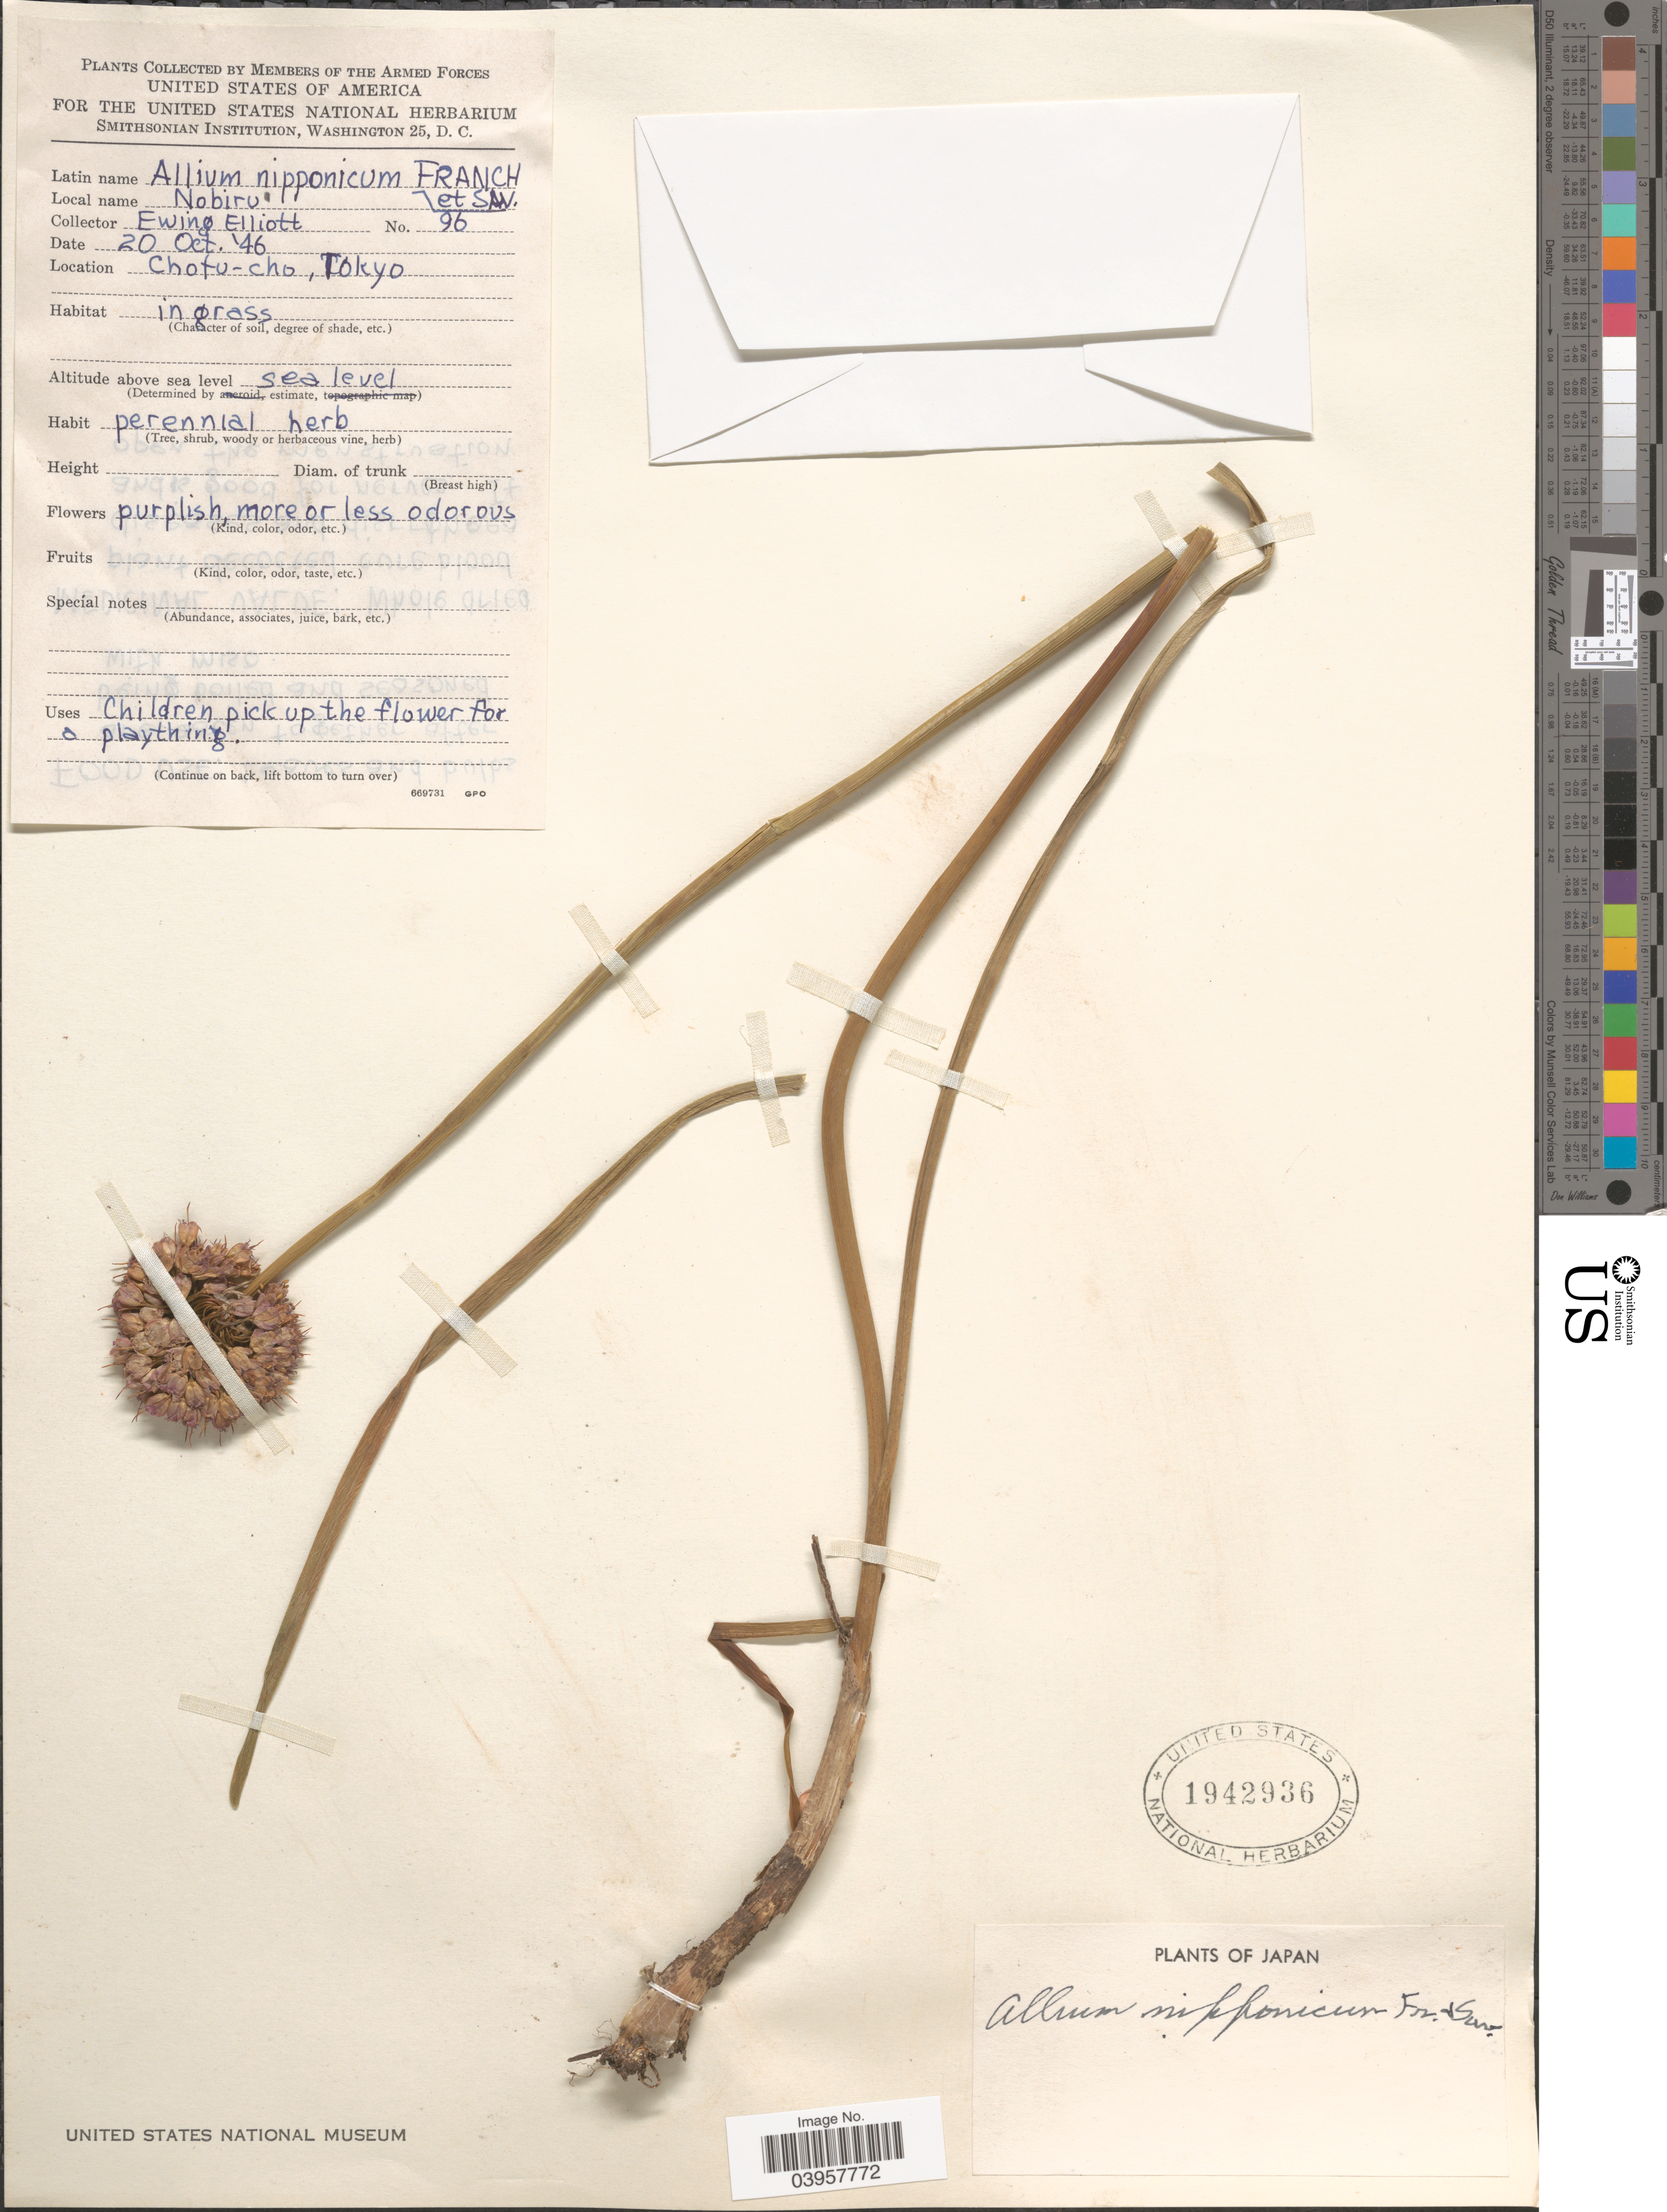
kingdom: Plantae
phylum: Tracheophyta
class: Liliopsida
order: Asparagales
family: Amaryllidaceae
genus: Allium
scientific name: Allium nipponicum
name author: Franch. & Sav.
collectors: E. Elliott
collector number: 96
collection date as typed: Transcribed d/m/y: 20/10/46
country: Japan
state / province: Tokyo, Federal City of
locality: Chofu-cho, Tokyo.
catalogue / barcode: US 1942936